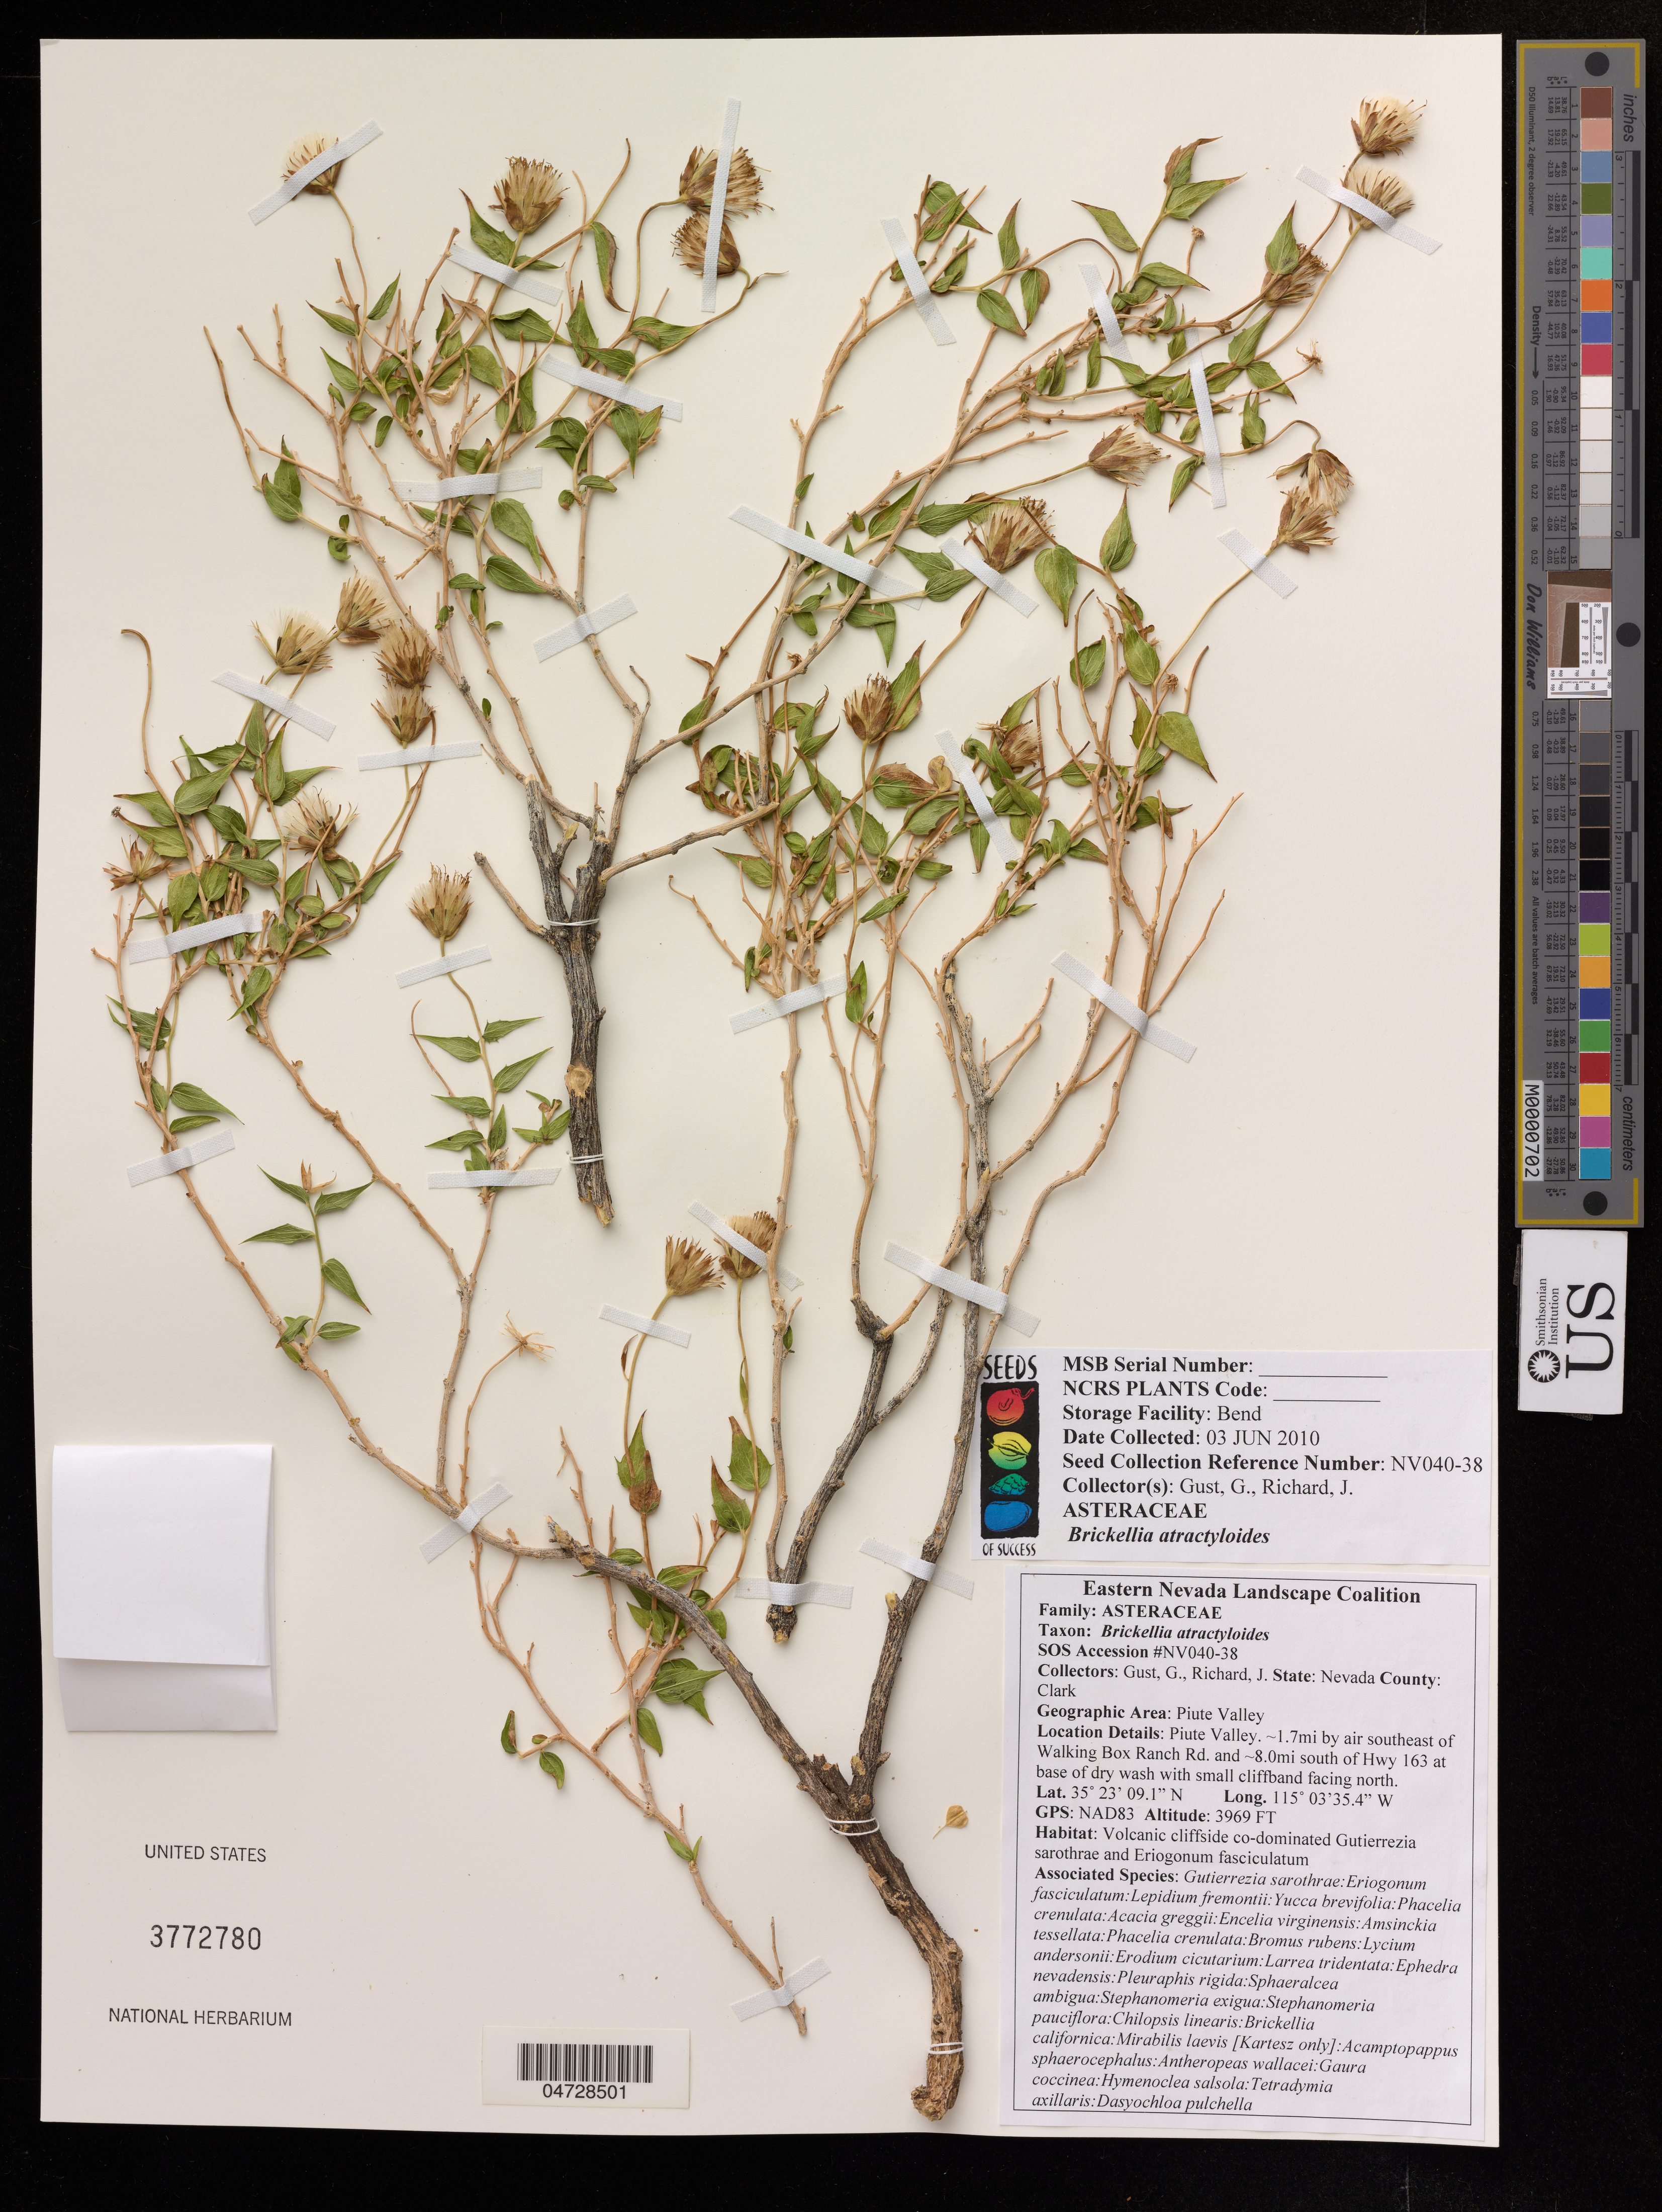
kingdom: Plantae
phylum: Tracheophyta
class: Magnoliopsida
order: Asterales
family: Asteraceae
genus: Brickellia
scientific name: Brickellia atractyloides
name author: A. Gray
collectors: G. Gust & J. Richard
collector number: NV040-38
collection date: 2010-06-03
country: United States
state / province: Nevada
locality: County: Clark. Piute Valley. Piute Valley. 1.7mi by air southeast of Walking Box Ranch Rd. and 8.0 mi south of Hwy 163 at base of dry wash with small cliffband facing north.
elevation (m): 1210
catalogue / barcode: US 3772780